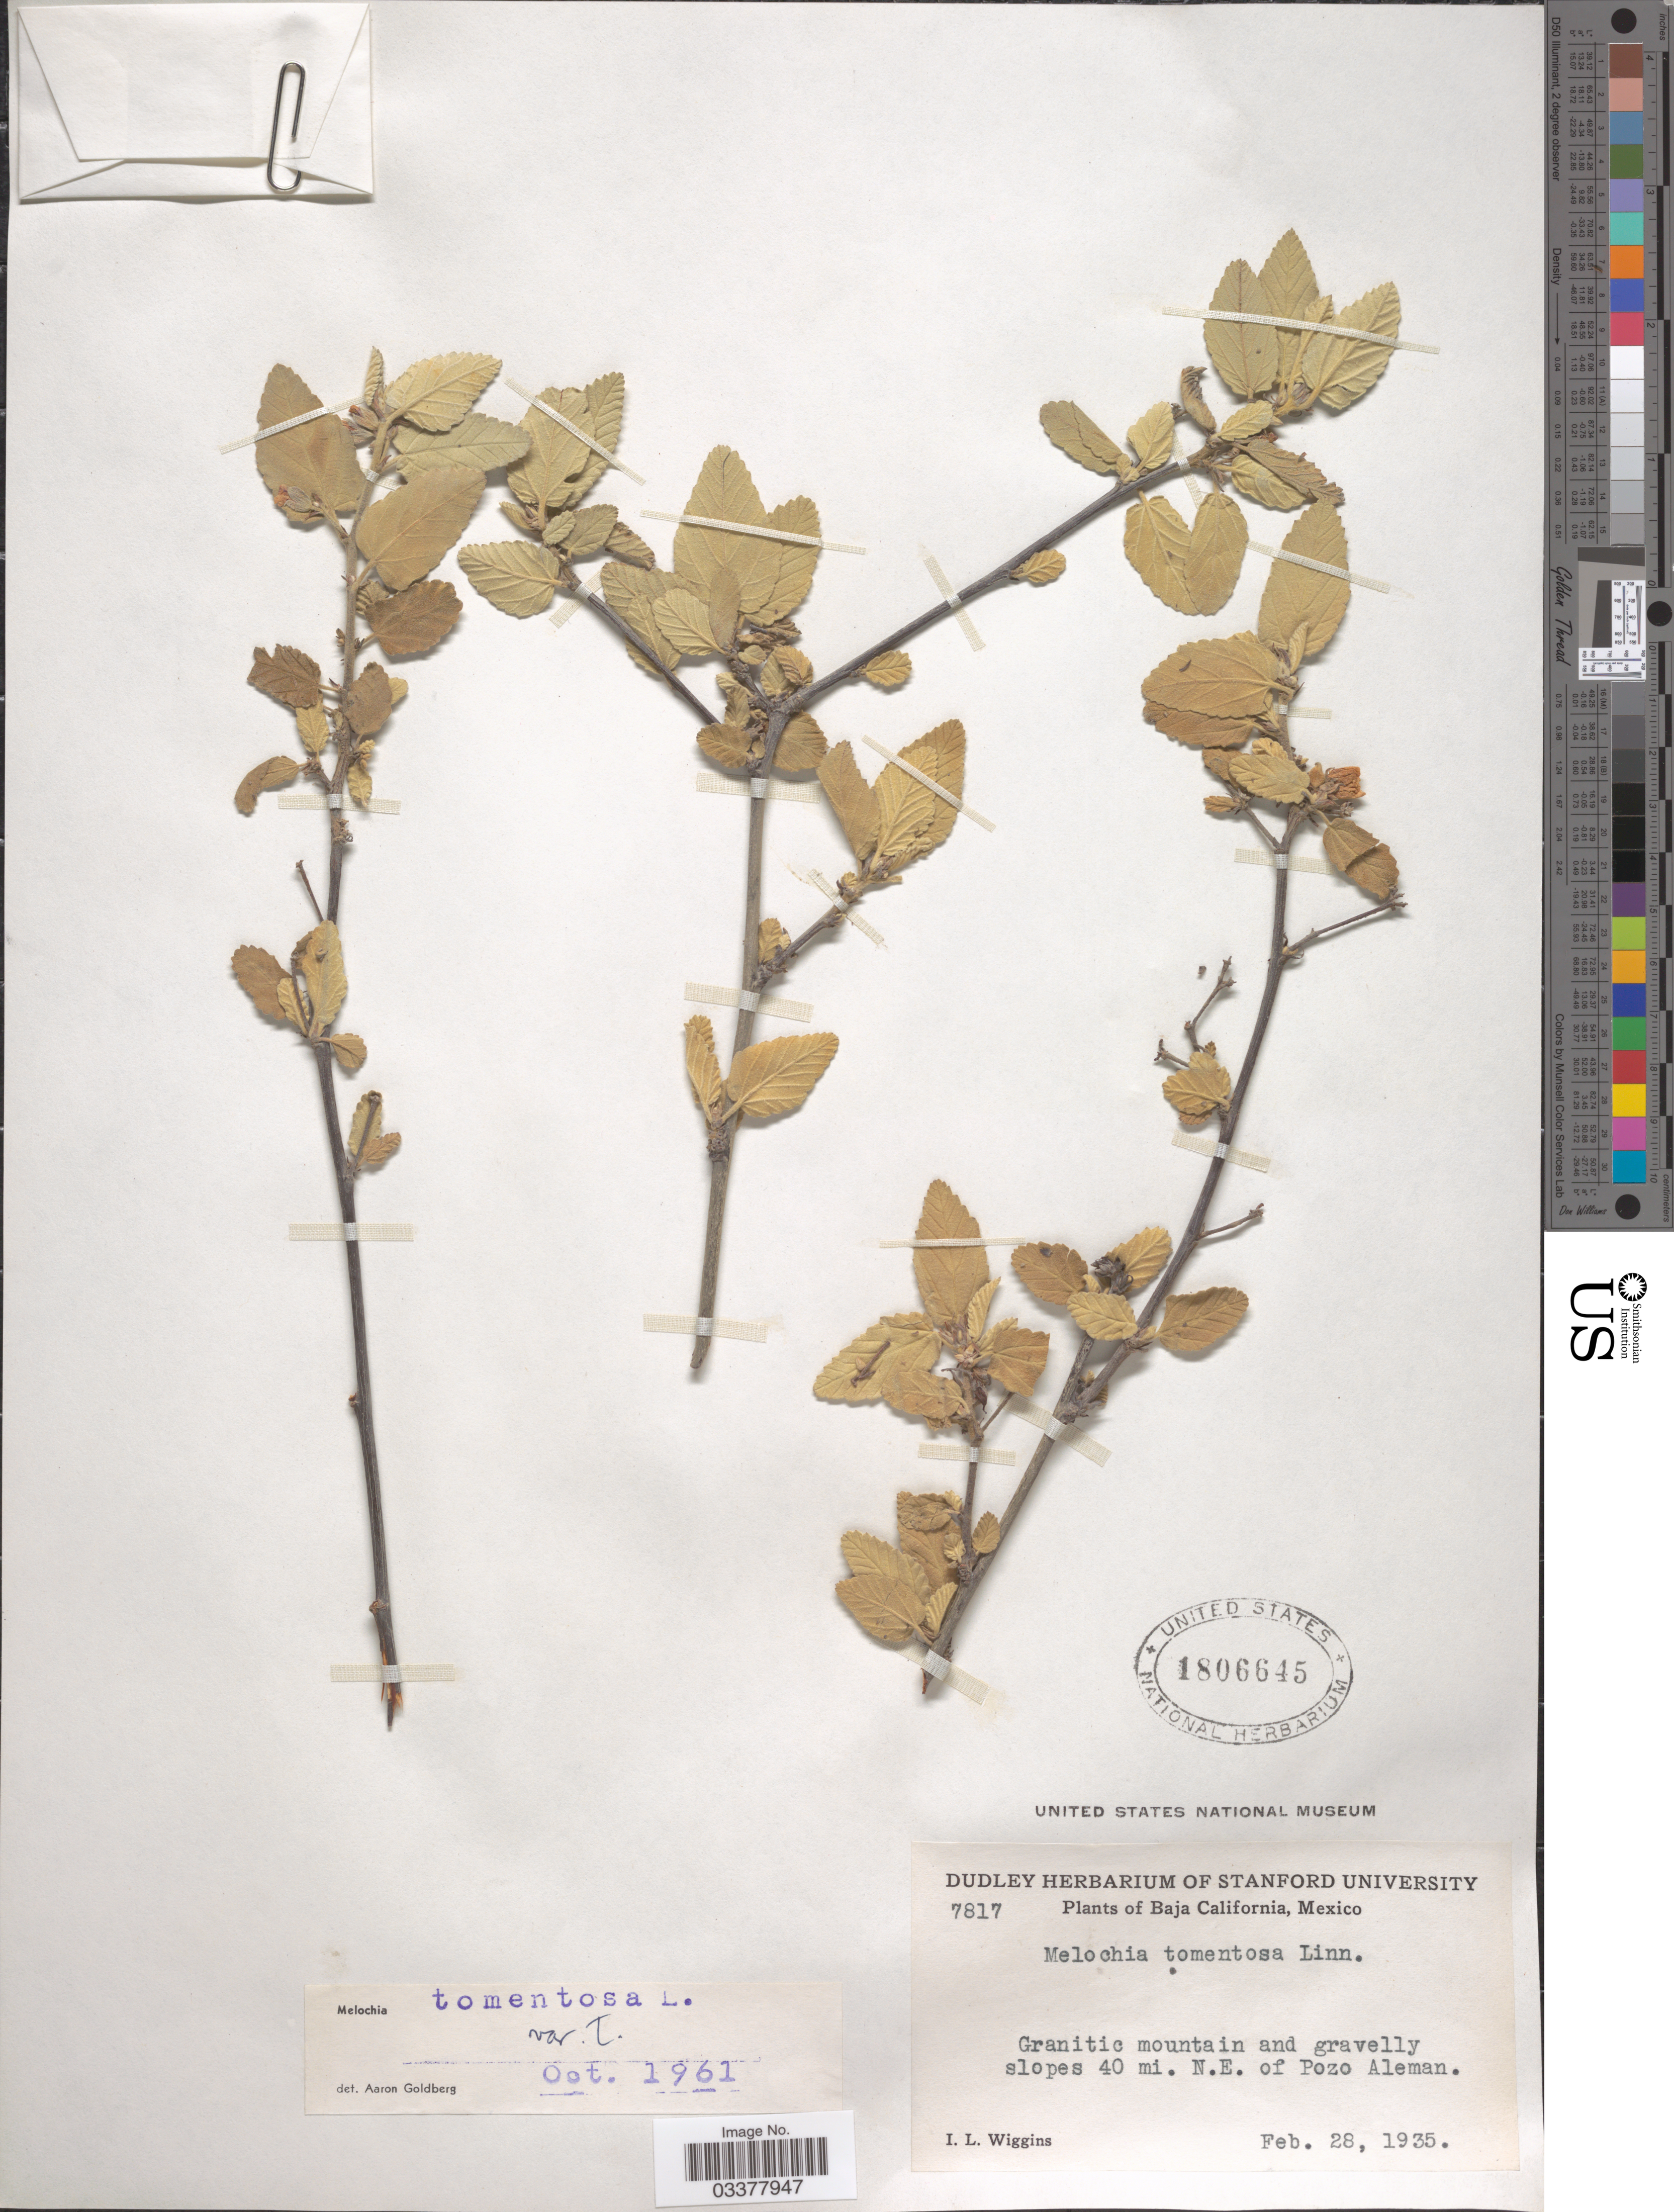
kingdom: Plantae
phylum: Tracheophyta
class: Magnoliopsida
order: Malvales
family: Malvaceae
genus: Melochia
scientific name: Melochia tomentosa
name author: L.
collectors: I. L. Wiggins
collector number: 7817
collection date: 1935-02-28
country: Mexico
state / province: Baja California Norte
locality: Granitic mountains and gravelly slope 40 mi. N.E. of Pozo Aleman.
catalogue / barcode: US 1806645